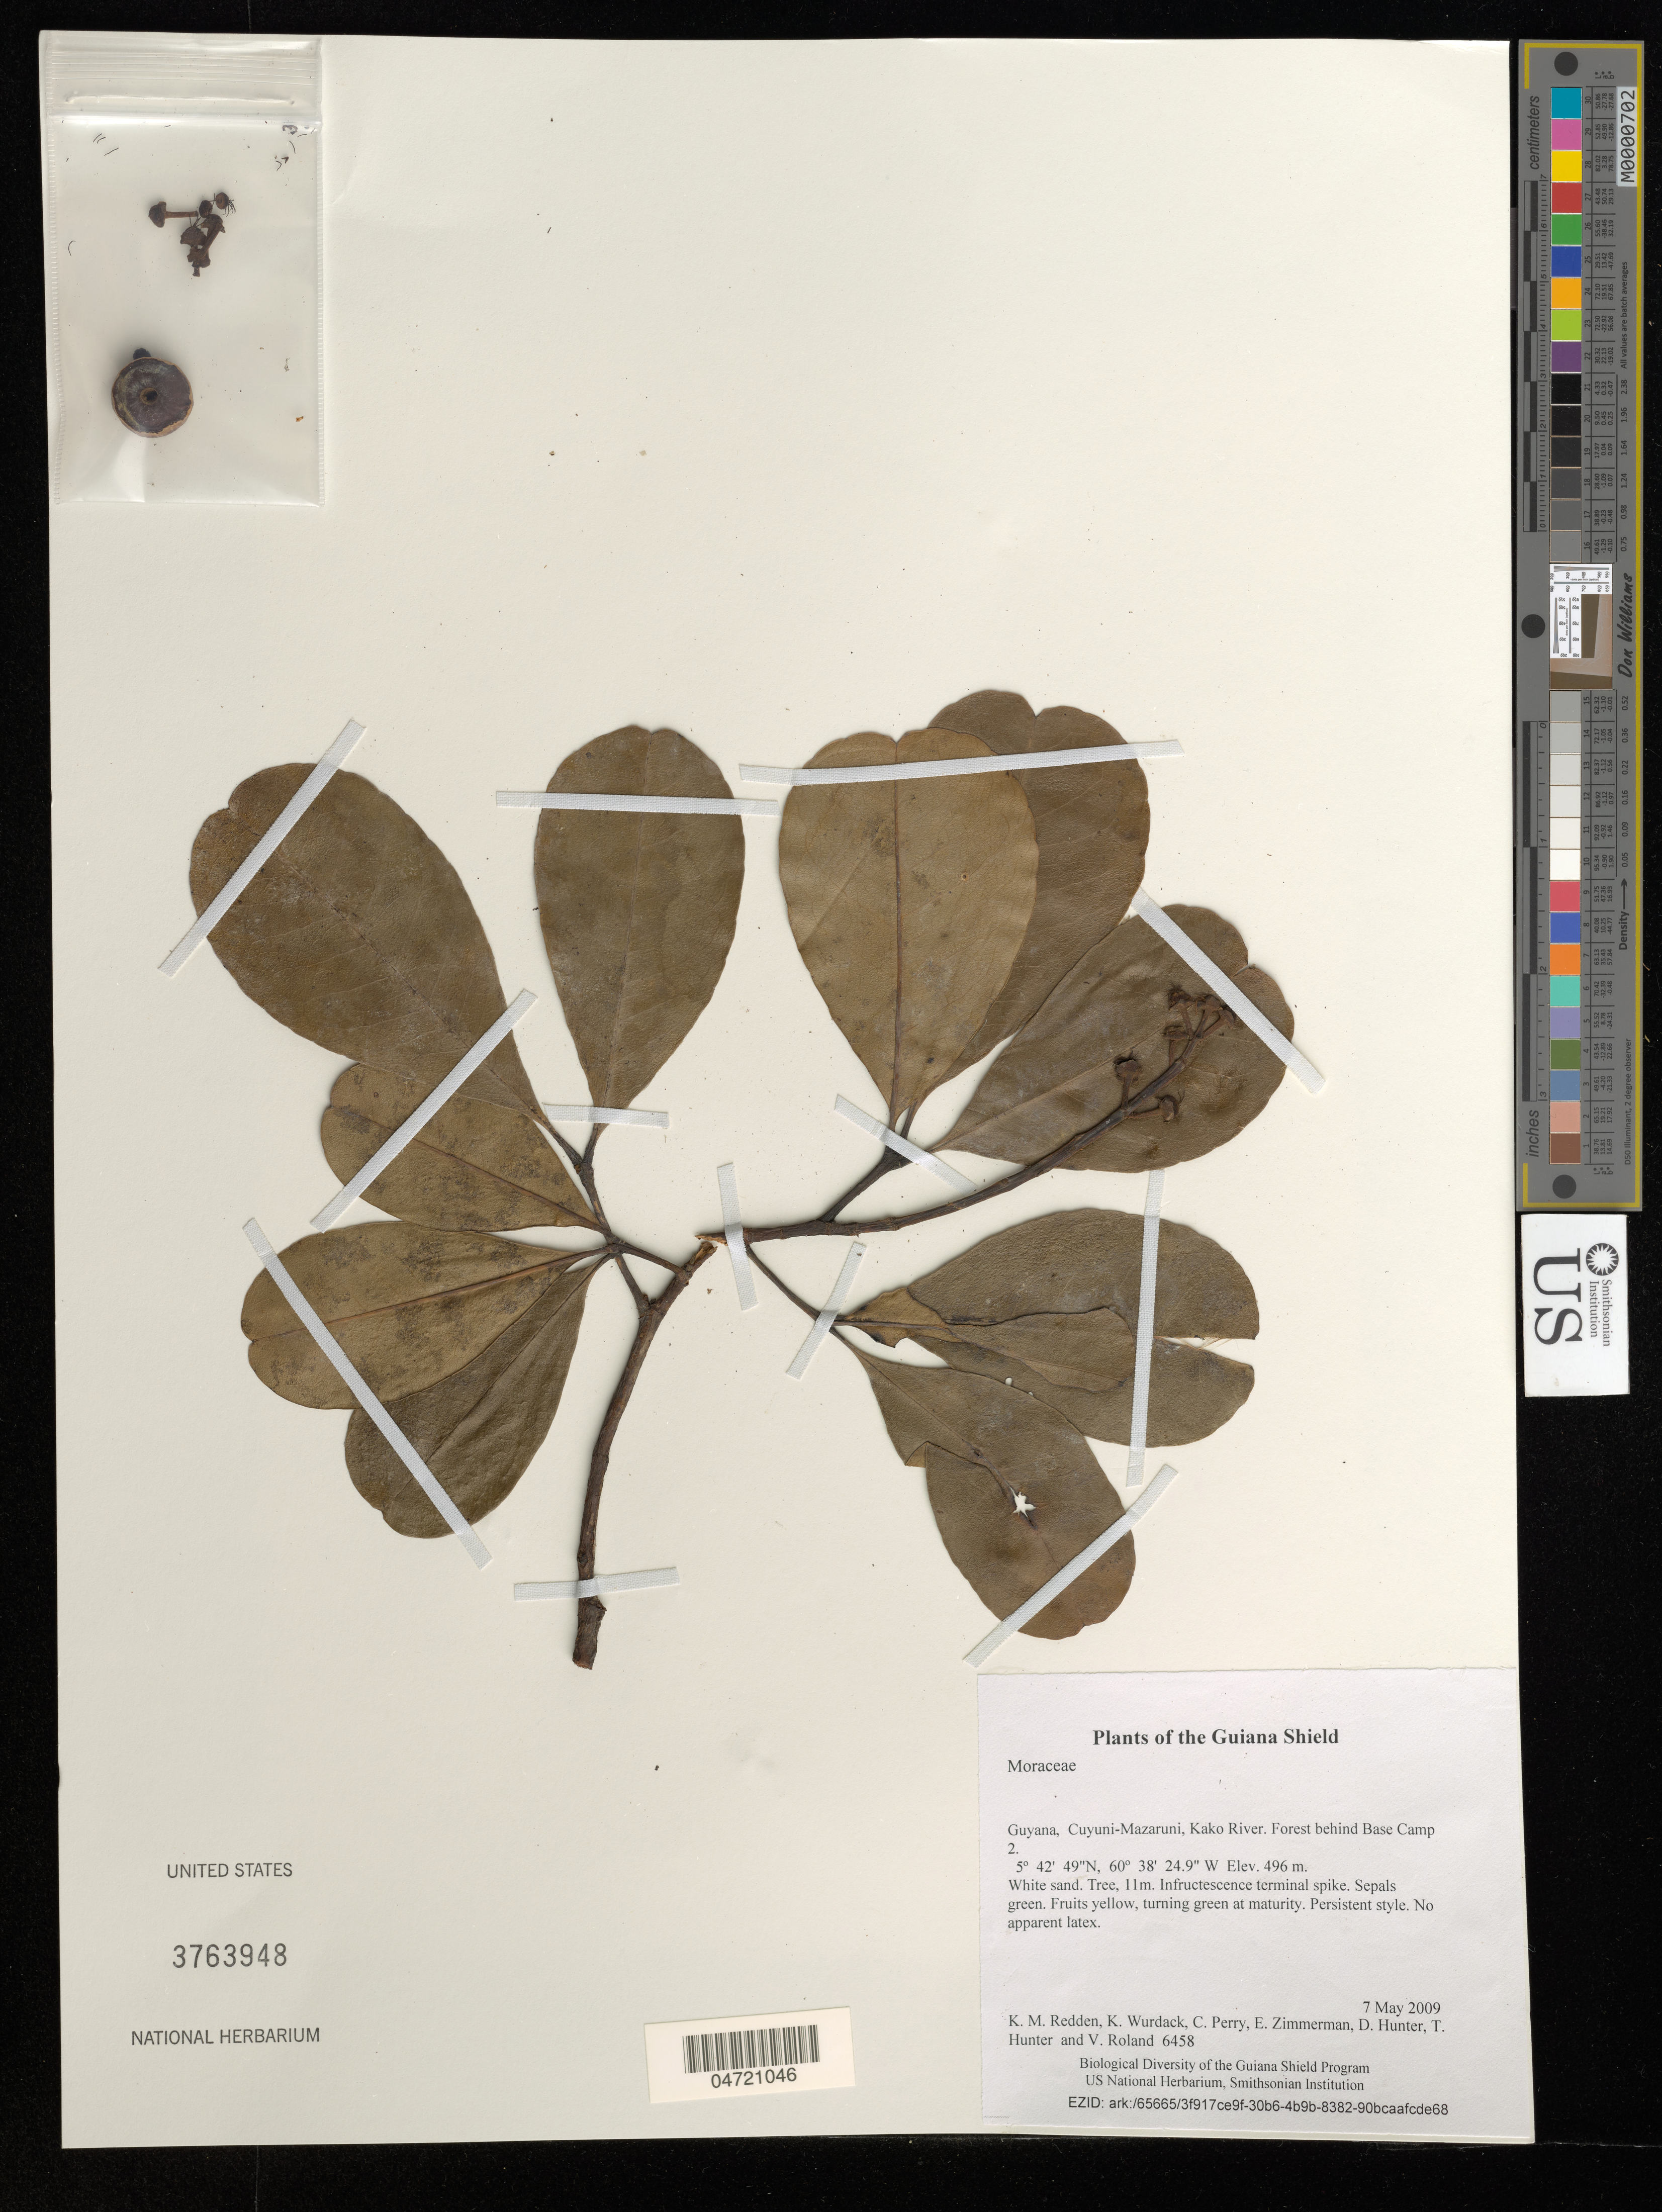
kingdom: Plantae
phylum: Tracheophyta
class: Magnoliopsida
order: Rosales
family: Moraceae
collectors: K. M. Redden, K. Wurdack, C. Perry, E. Zimmerman, D. Hunter, T. Hunter & V. Roland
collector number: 6458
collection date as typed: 7 May 2009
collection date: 2009-05-07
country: Guyana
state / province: Cuyuni-Mazaruni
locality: Kako River. Forest behind Base Camp 2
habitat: White sand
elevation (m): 496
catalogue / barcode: US 3763948